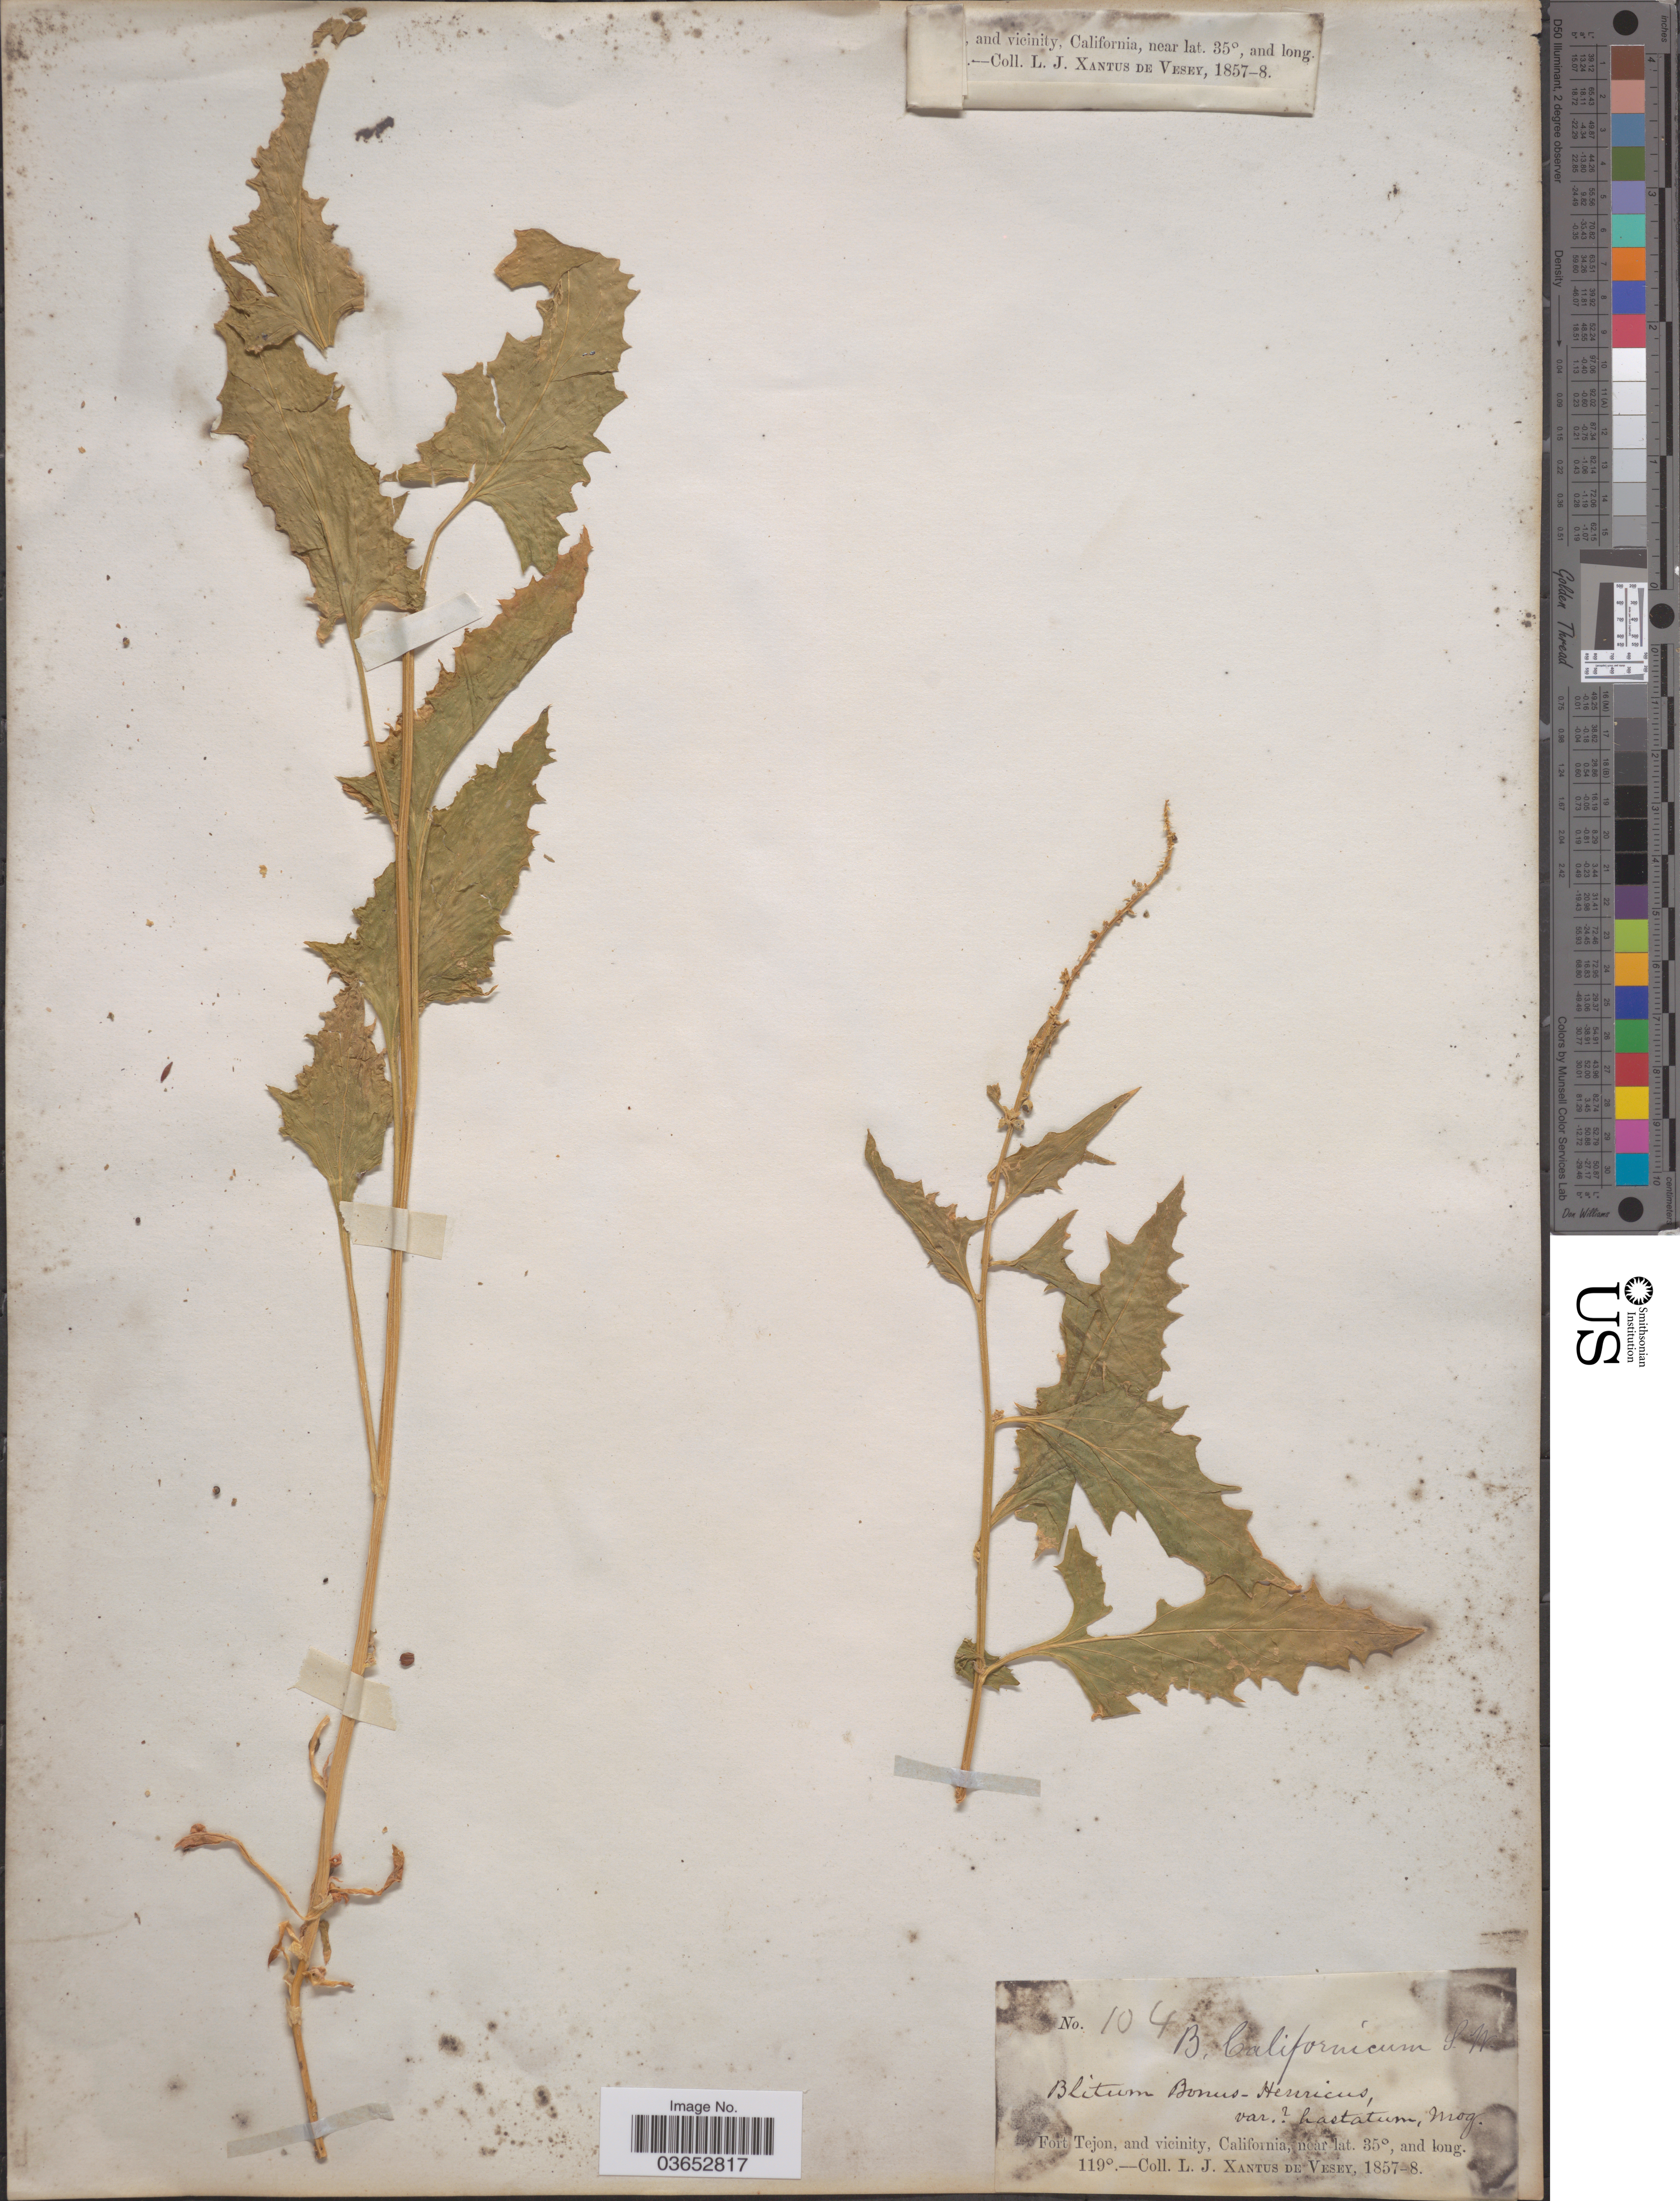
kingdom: Plantae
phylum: Tracheophyta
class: Magnoliopsida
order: Caryophyllales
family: Amaranthaceae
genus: Chenopodium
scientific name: Chenopodium californicum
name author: S. Watson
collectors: L. Xantus de Vesey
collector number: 104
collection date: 1857/1858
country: United States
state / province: California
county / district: Kern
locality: Fort Tejon, and vicinity.